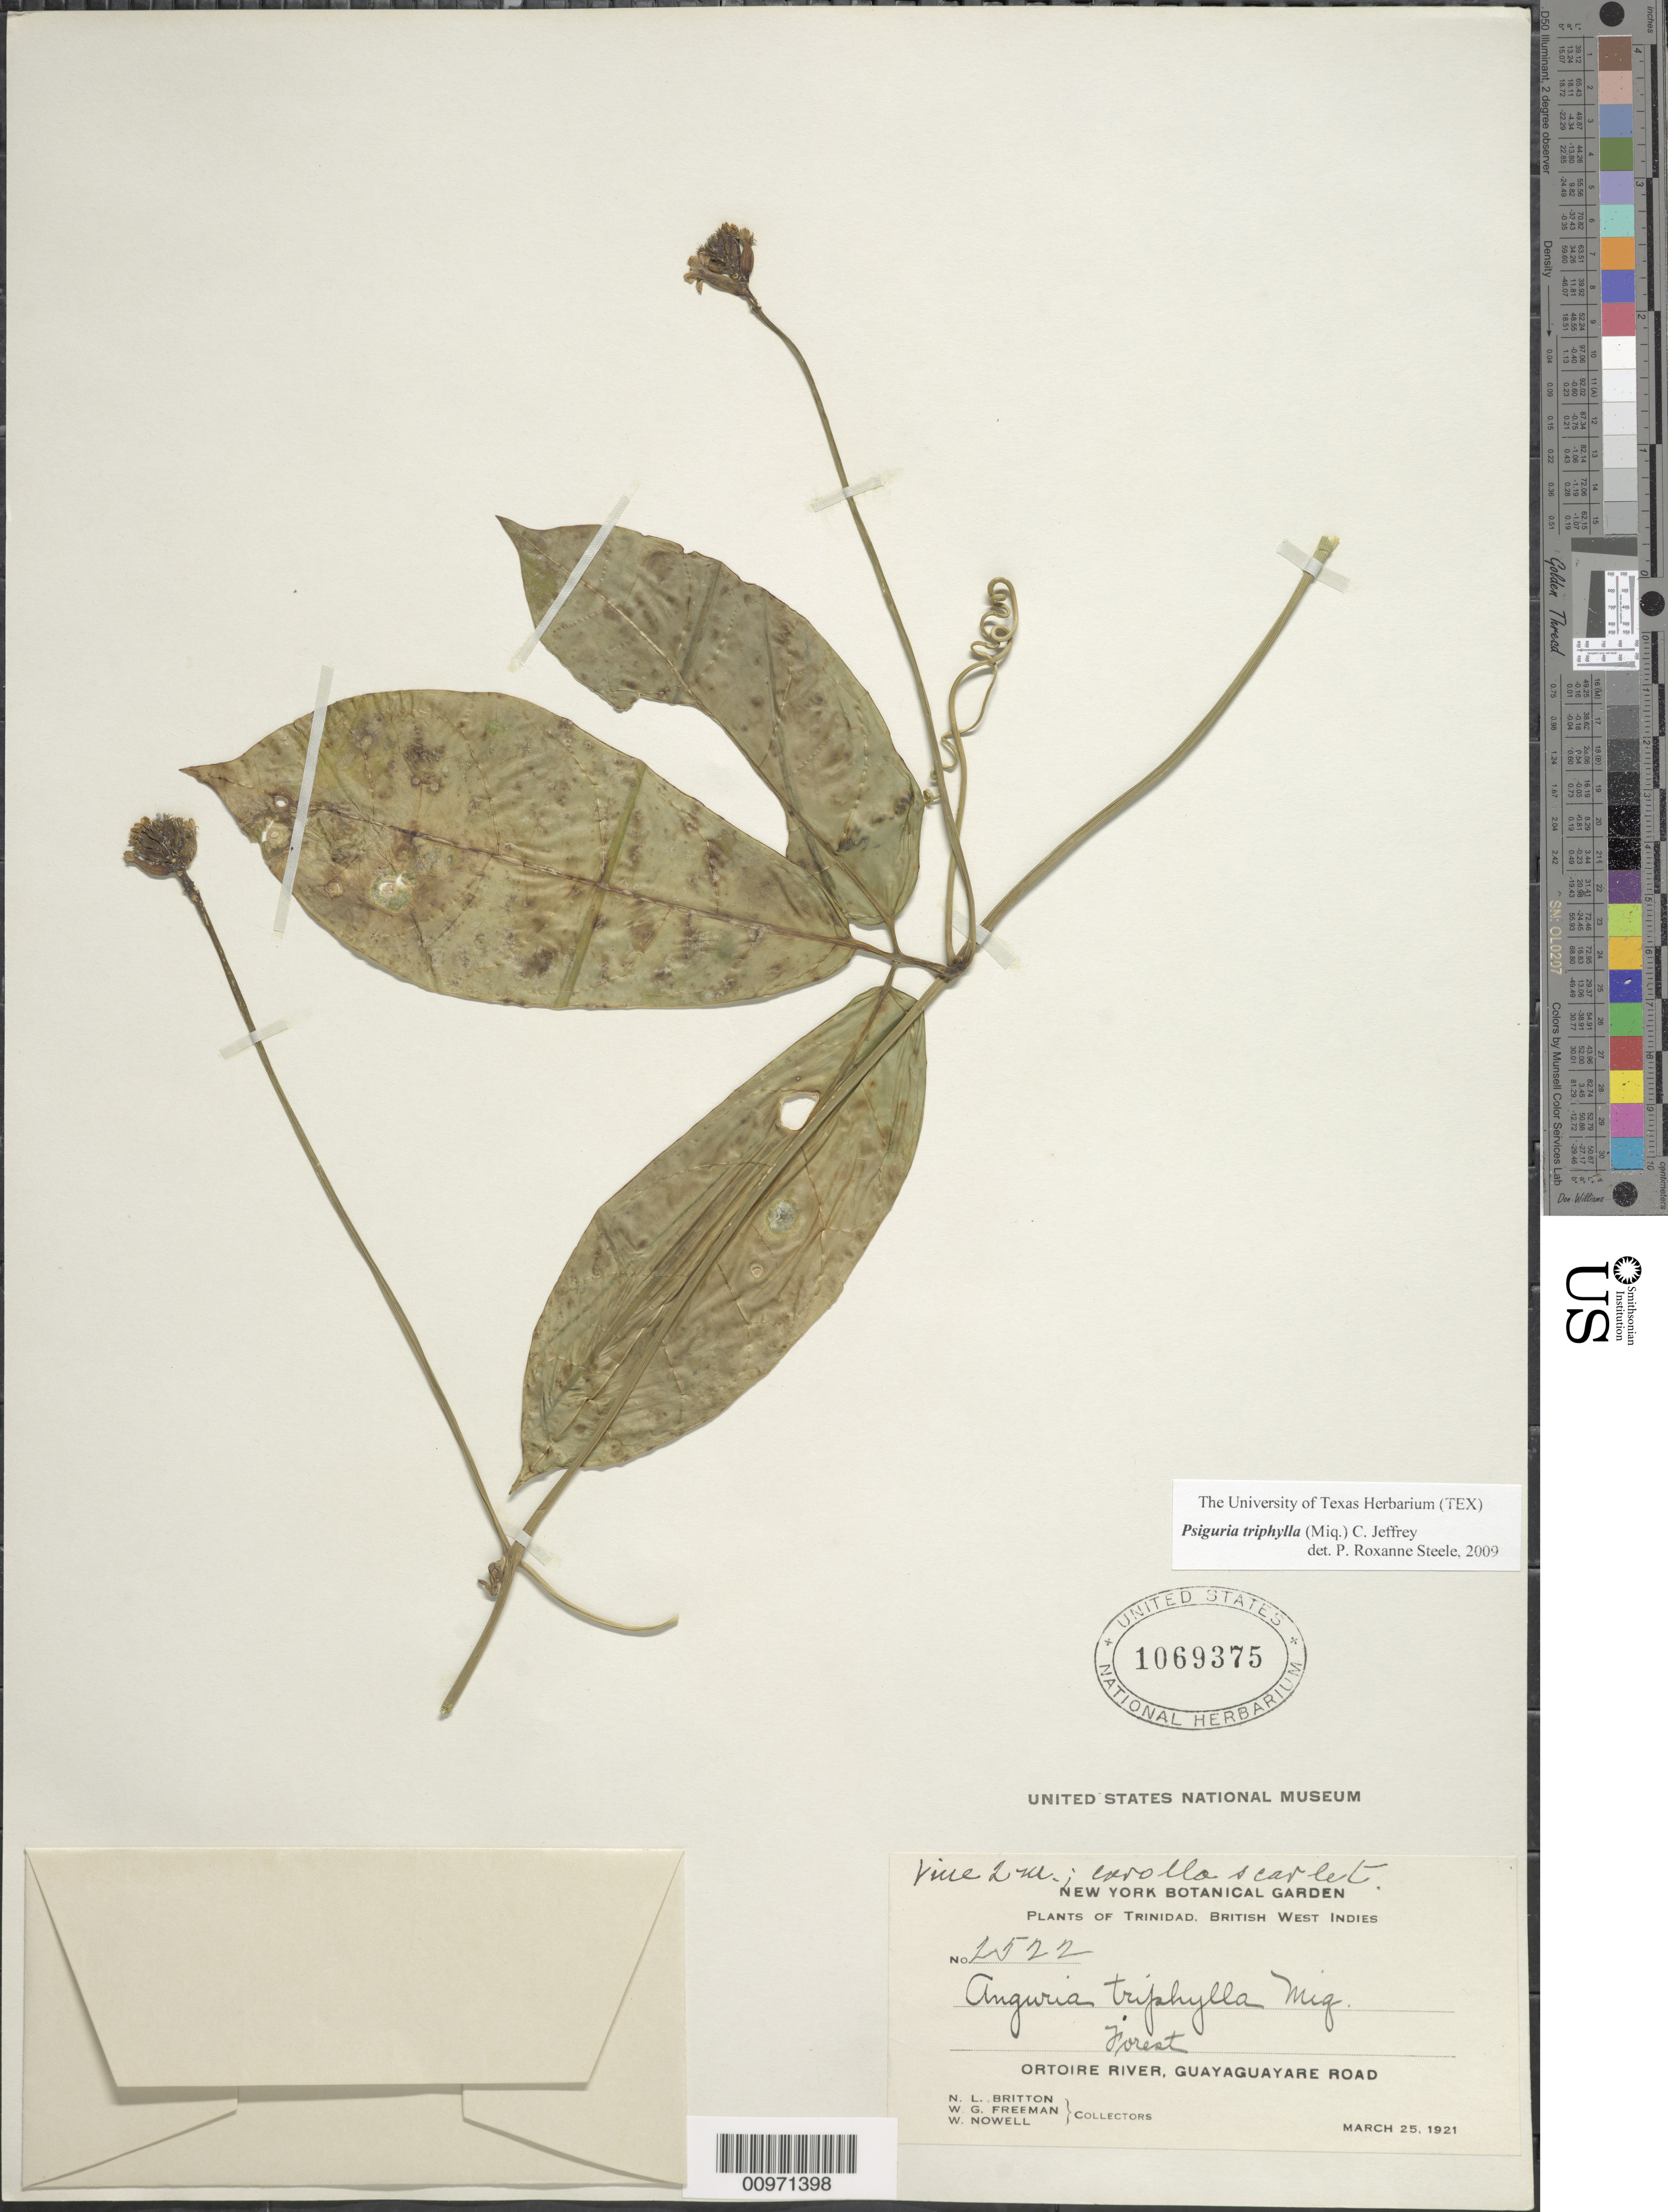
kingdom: Plantae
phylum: Tracheophyta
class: Magnoliopsida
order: Cucurbitales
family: Cucurbitaceae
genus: Psiguria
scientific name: Psiguria triphylla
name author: (Miq.) C. Jeffrey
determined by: Steele, P. R., (TEX)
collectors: N. Britton, W. Freeman & W. Nowell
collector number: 2522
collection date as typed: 25 Mar 1921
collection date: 1921-03-25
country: Trinidad and Tobago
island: Trinidad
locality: Ortoire River, Guayaguayare Road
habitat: Forest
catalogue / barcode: US 1069375